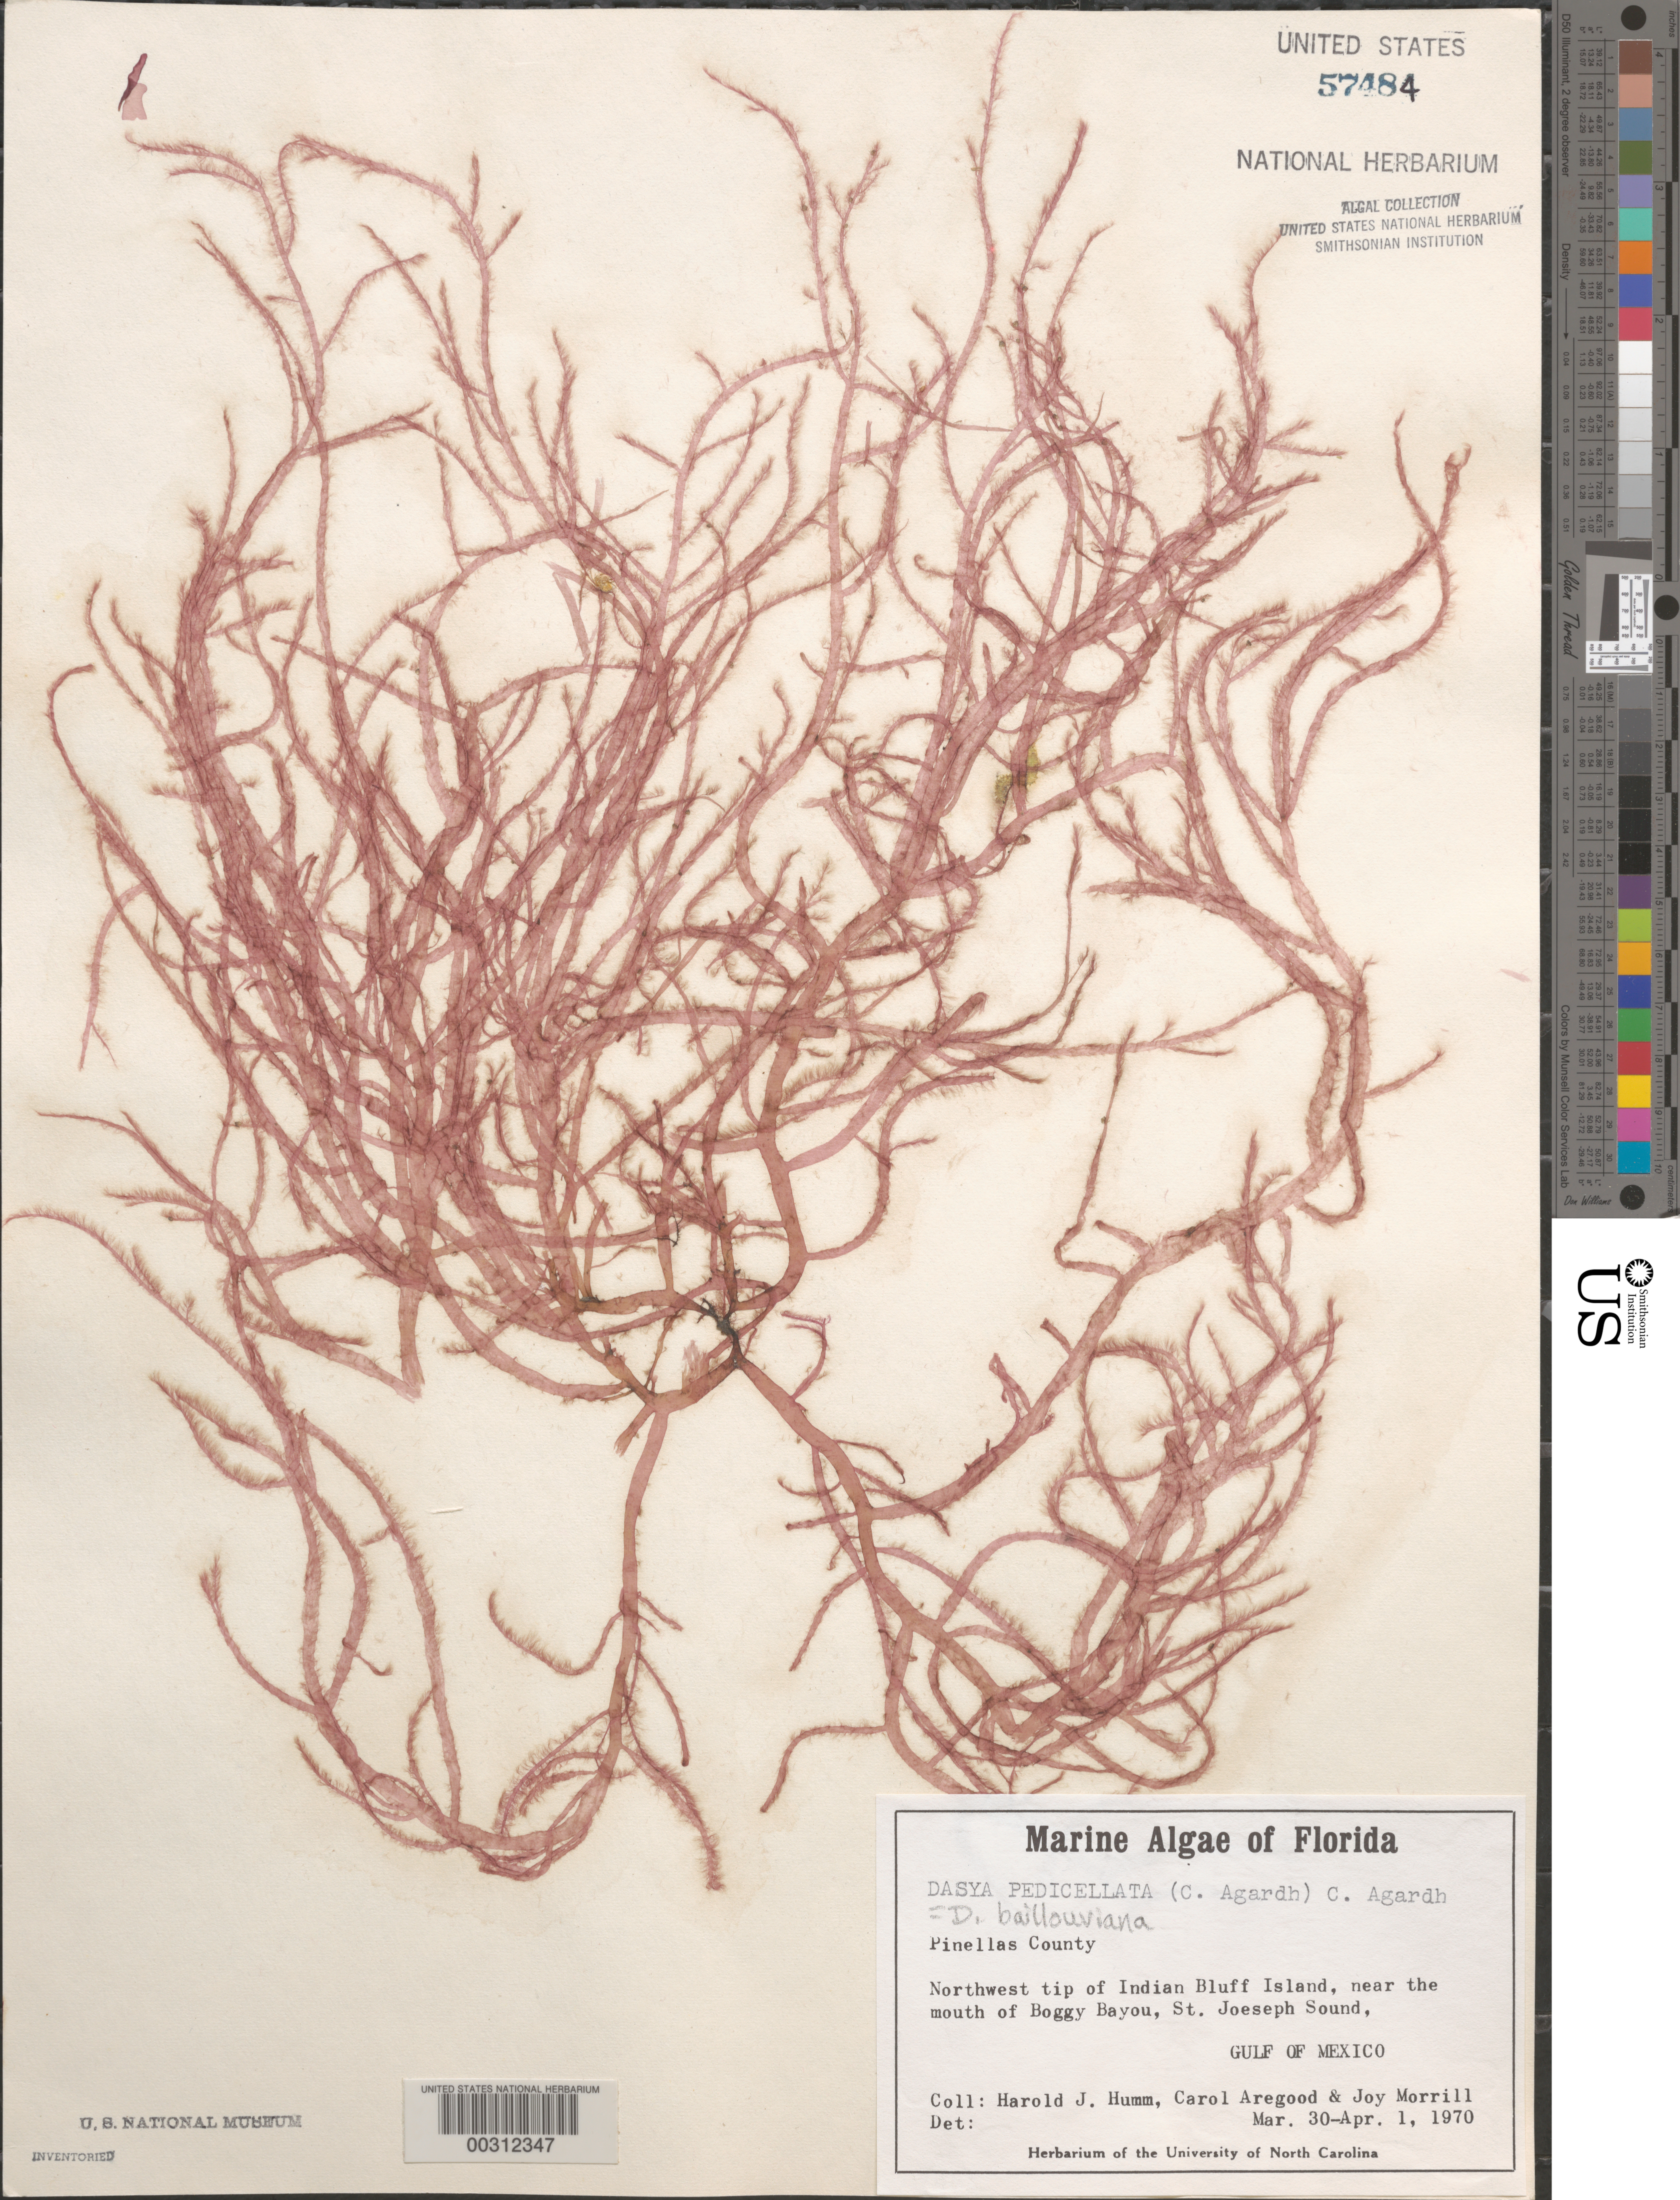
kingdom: Plantae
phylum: Rhodophyta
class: Florideophyceae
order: Ceramiales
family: Dasyaceae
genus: Dasya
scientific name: Dasya pedicellata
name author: (C. Agardh) C. Agardh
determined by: Algae name updating Project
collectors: H. J. Humm, C. Aregood & J. Morrill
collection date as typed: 30 Mar 1970 to 01 Apr 1970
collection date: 1970-03-30/1970-04-01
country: United States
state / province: Florida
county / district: Pinellas County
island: Indian Bluff Island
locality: St. Joseph Sound near Boggy Bayou mouth, Gulf of Mexico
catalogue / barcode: US 57484